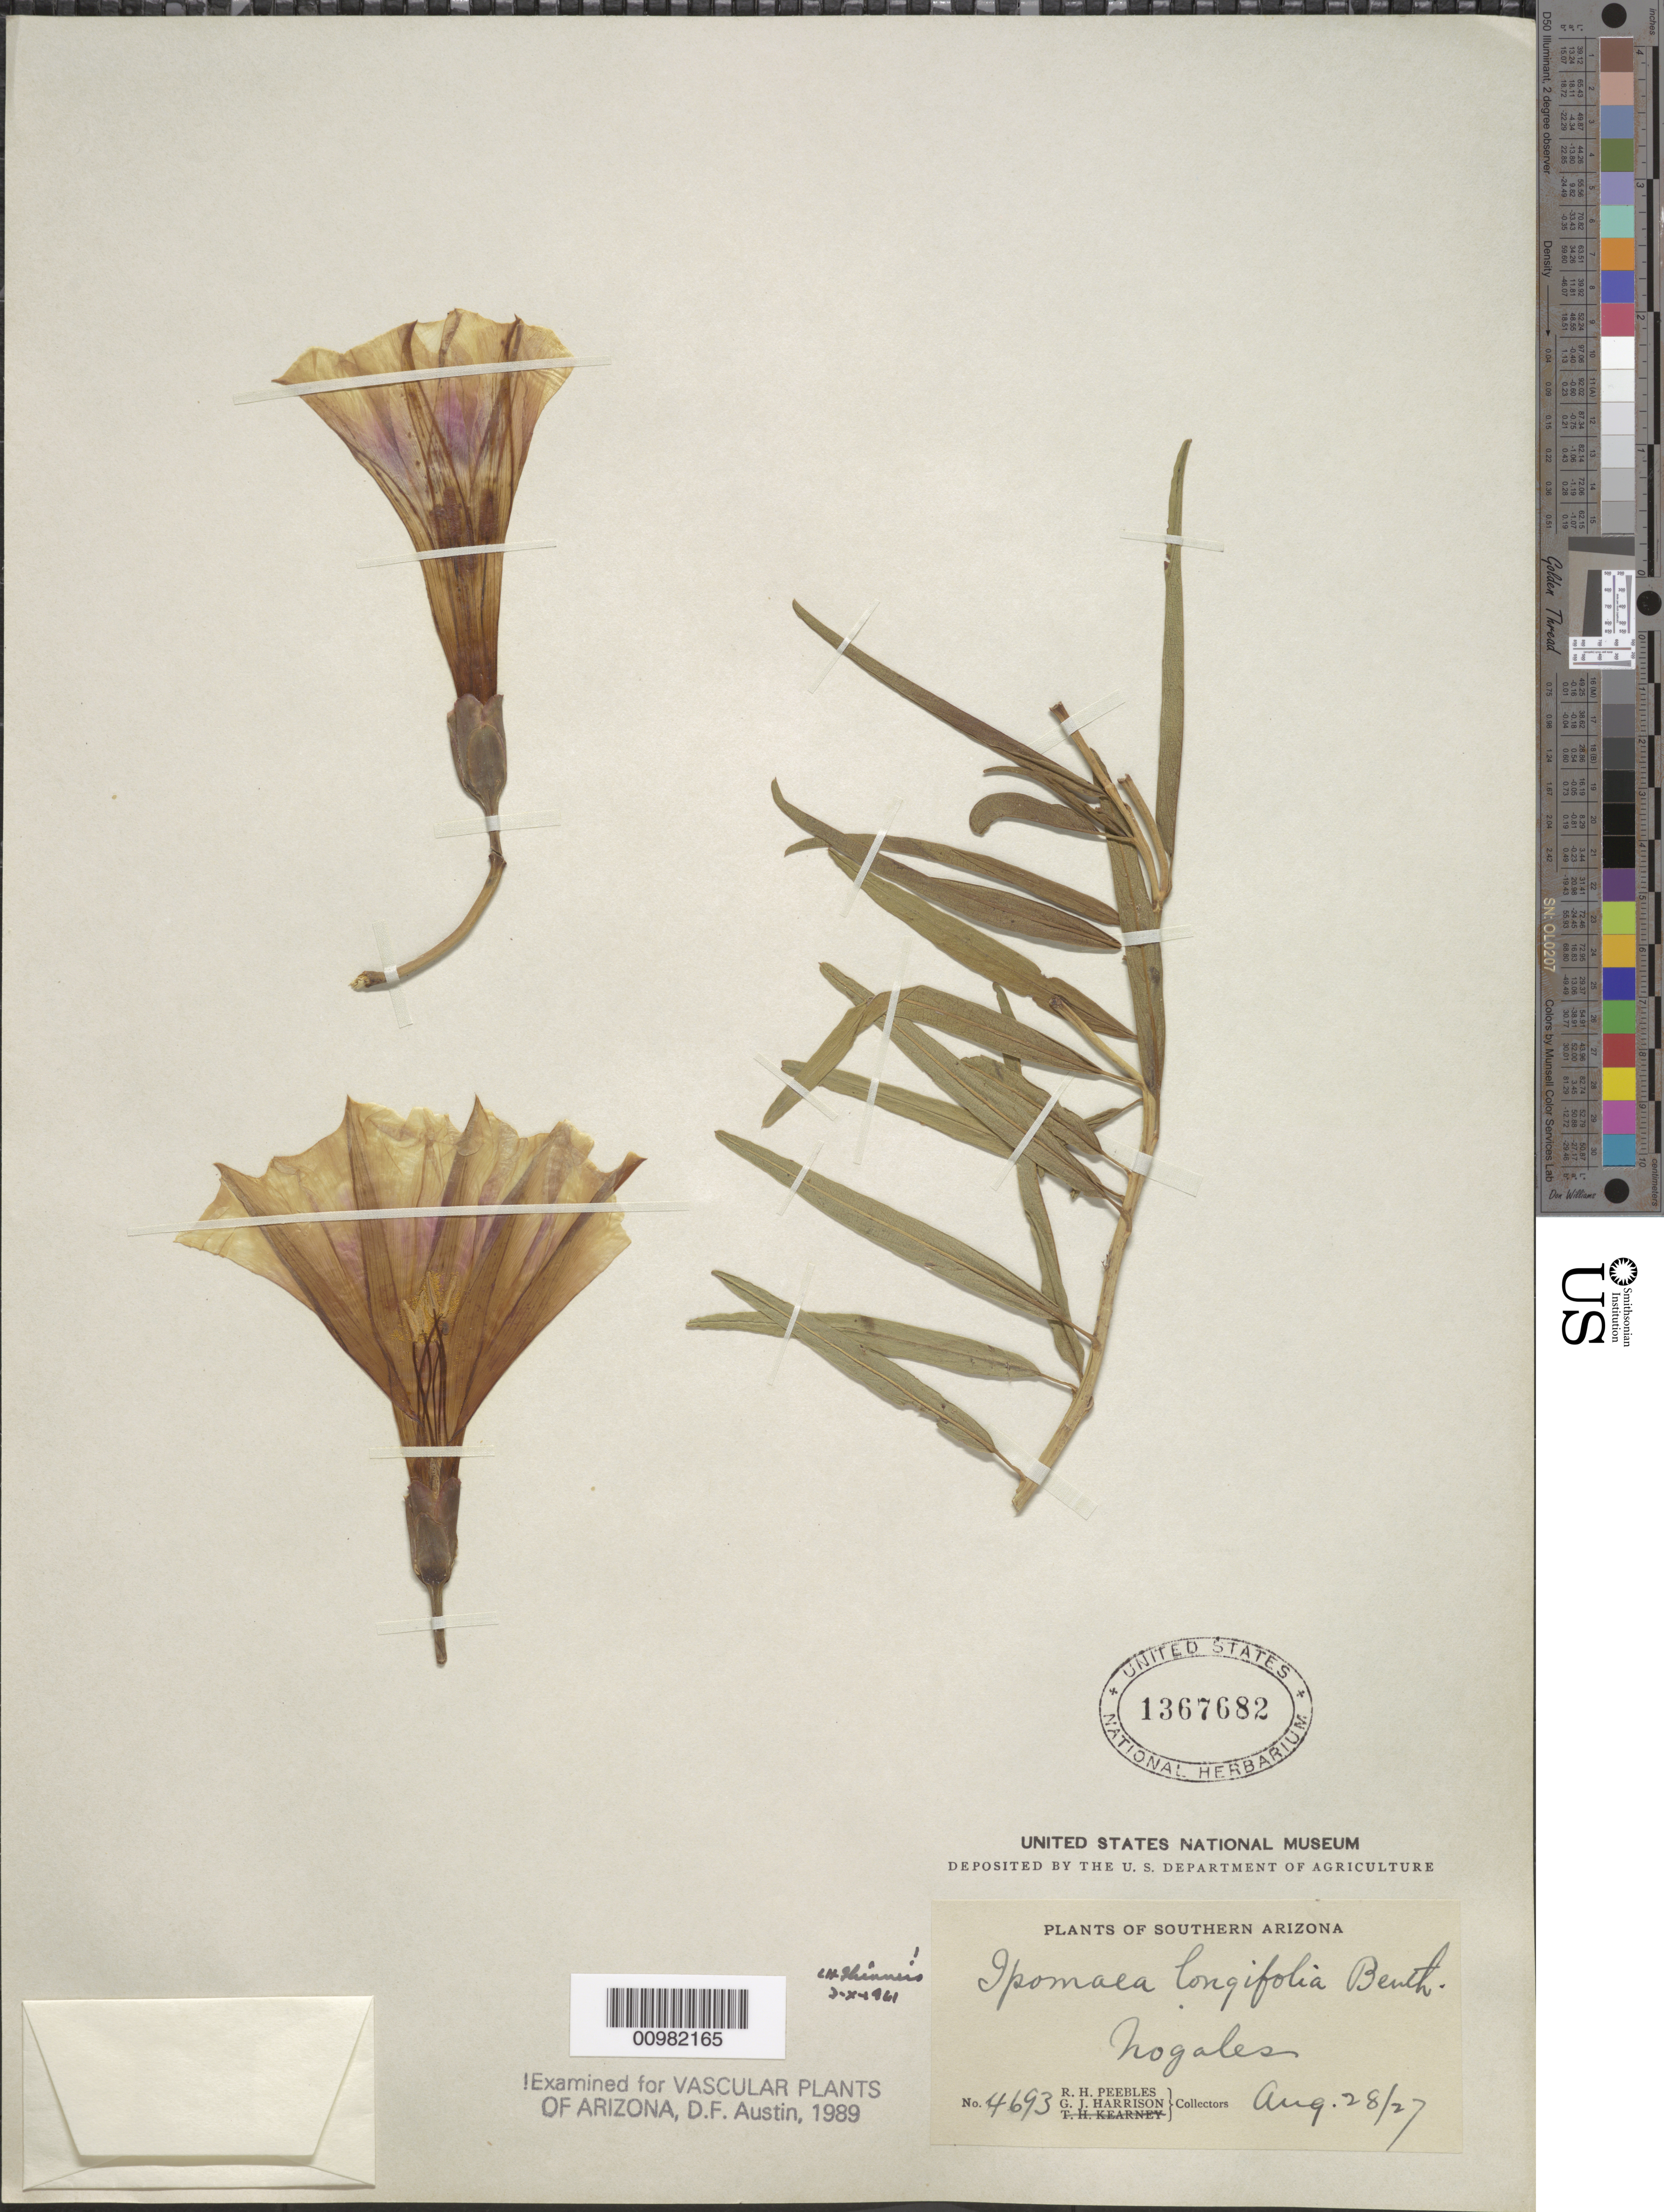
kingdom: Plantae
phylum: Tracheophyta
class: Magnoliopsida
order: Solanales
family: Convolvulaceae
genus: Ipomoea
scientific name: Ipomoea longifolia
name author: Benth.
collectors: R. H. Peebles & G. J. Harrison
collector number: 4693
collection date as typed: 28 Aug 1927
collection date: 1927-08-28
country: United States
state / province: Arizona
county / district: Santa Cruz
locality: Nogales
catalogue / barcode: US 1367682